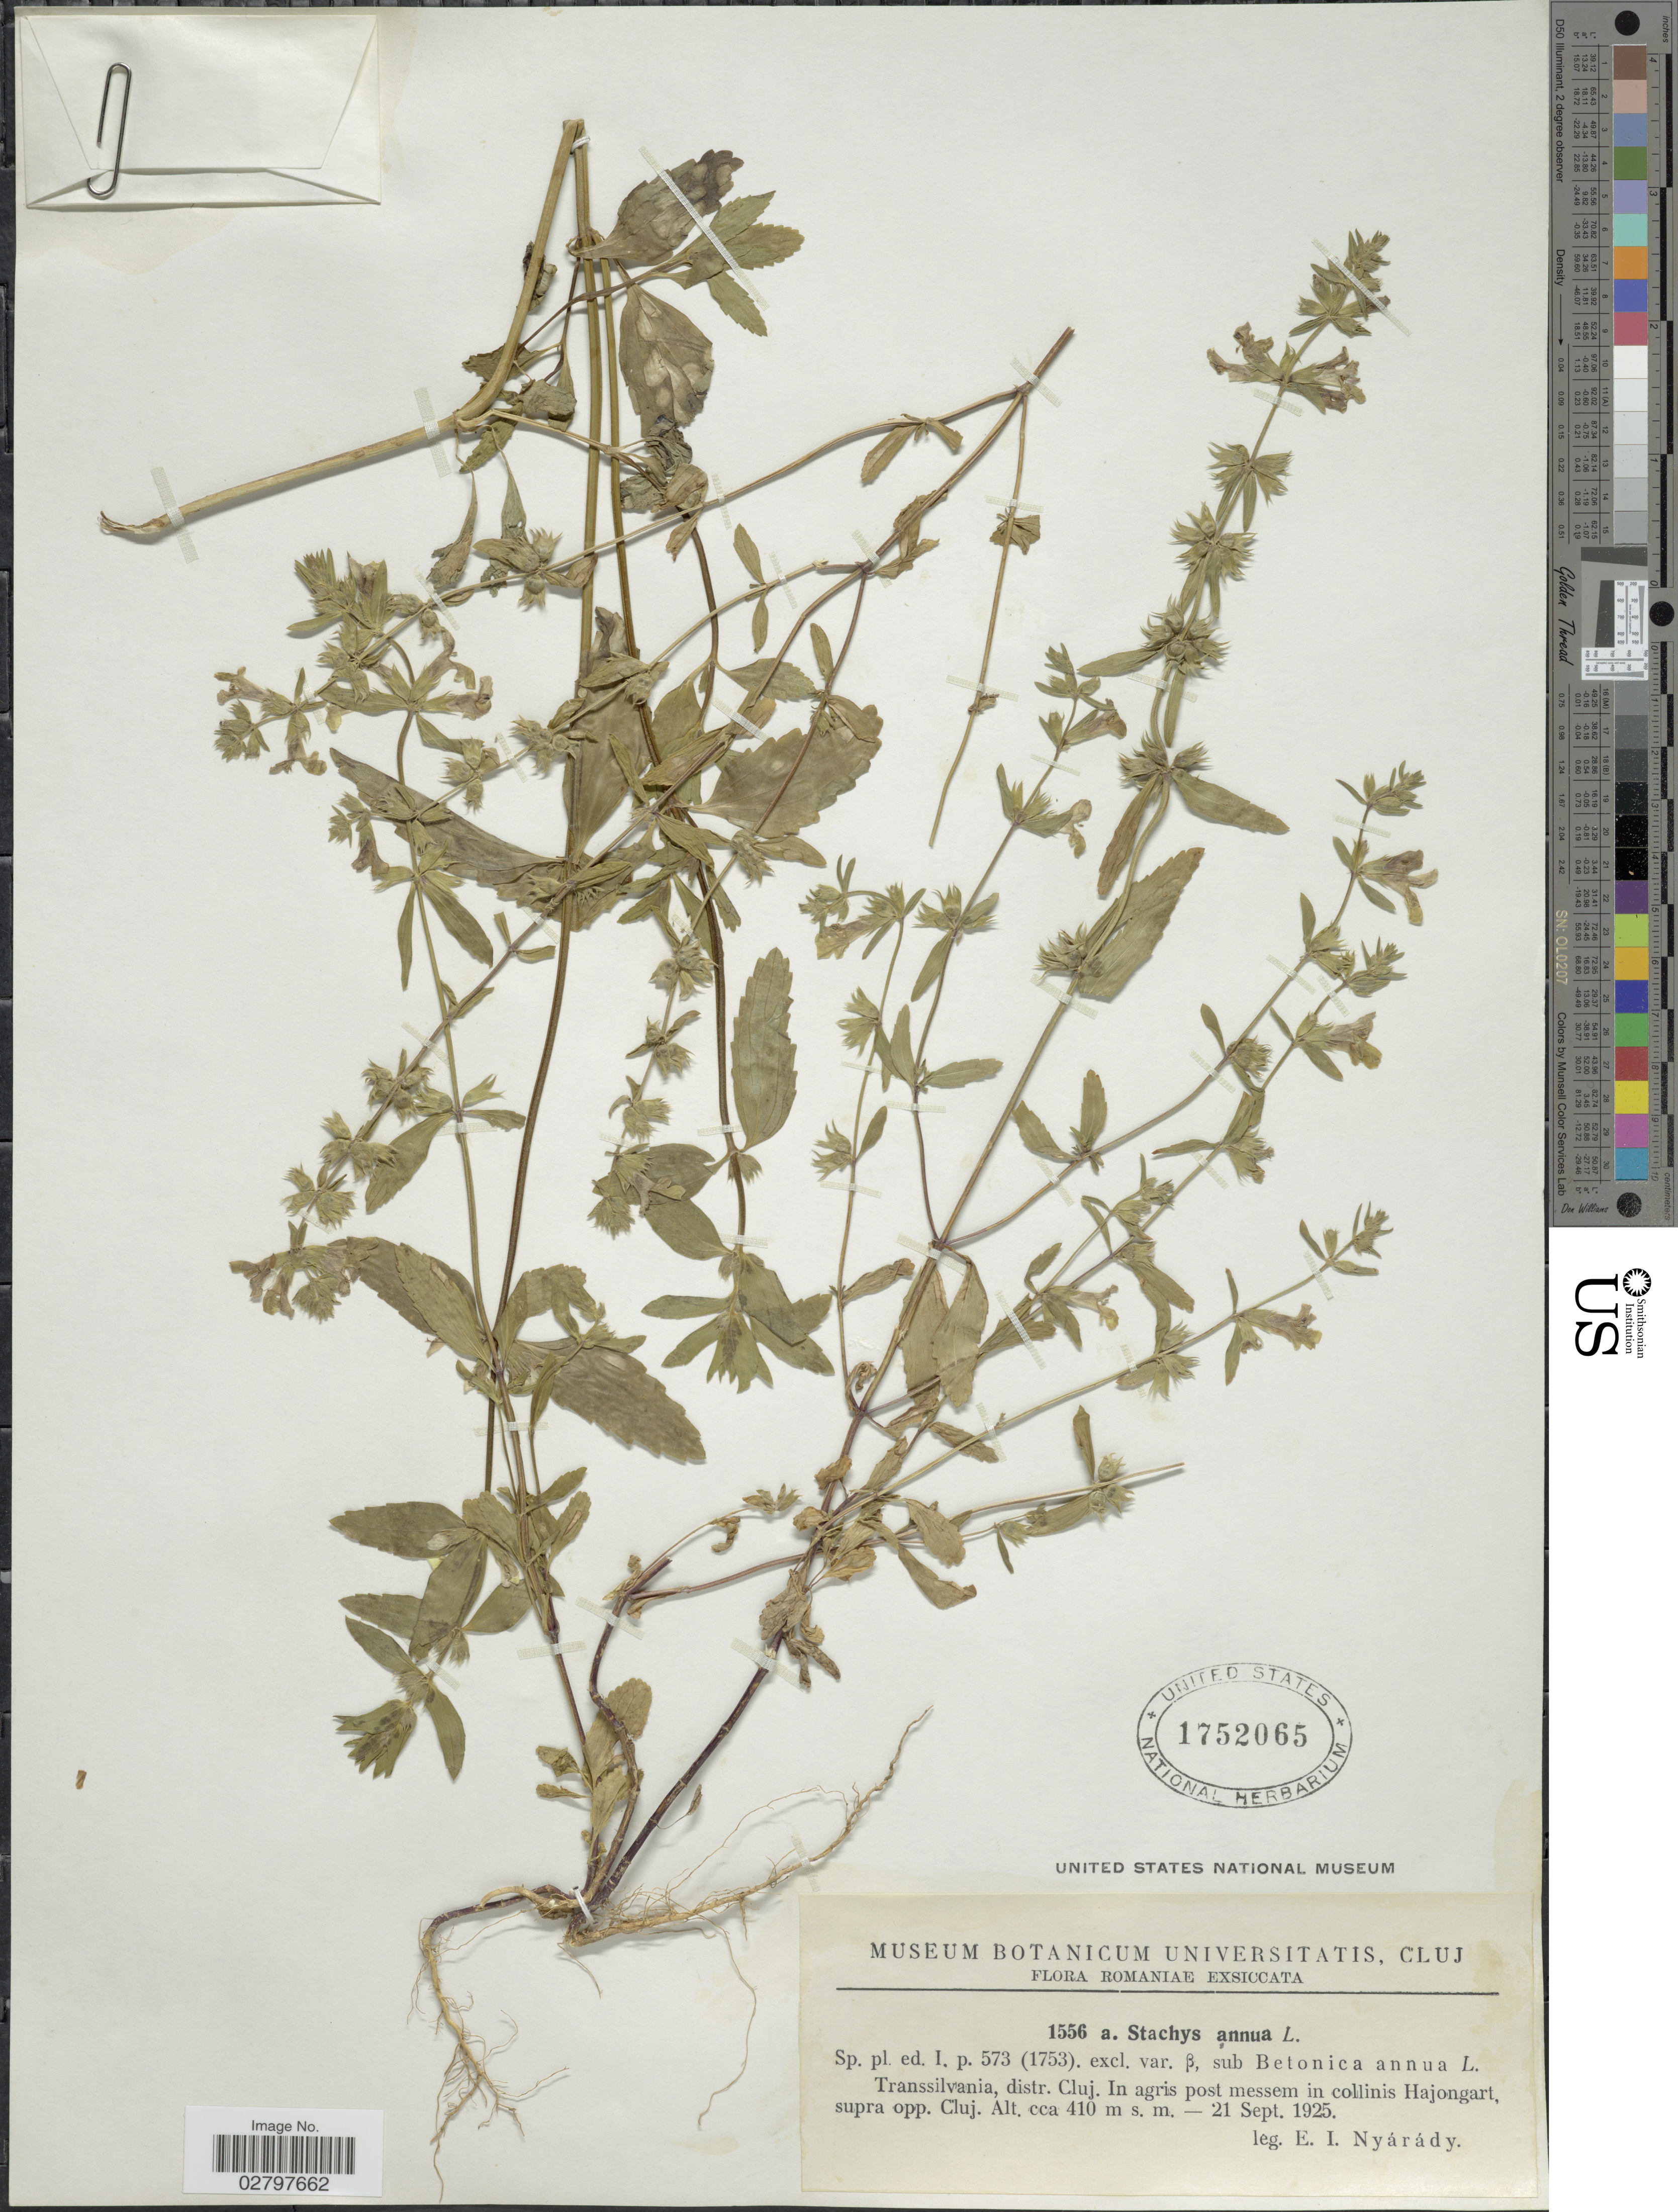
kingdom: Plantae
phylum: Tracheophyta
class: Magnoliopsida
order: Lamiales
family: Lamiaceae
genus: Stachys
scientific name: Stachys annua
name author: (L.) L.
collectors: E. Nyárády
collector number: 1556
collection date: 1925-09-21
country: Romania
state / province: Cluj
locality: Transsilvania, distr. Cluj. In agris post messem in collinis Hajongart, supra opp. Cluj.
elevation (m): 410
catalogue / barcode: US 1752065